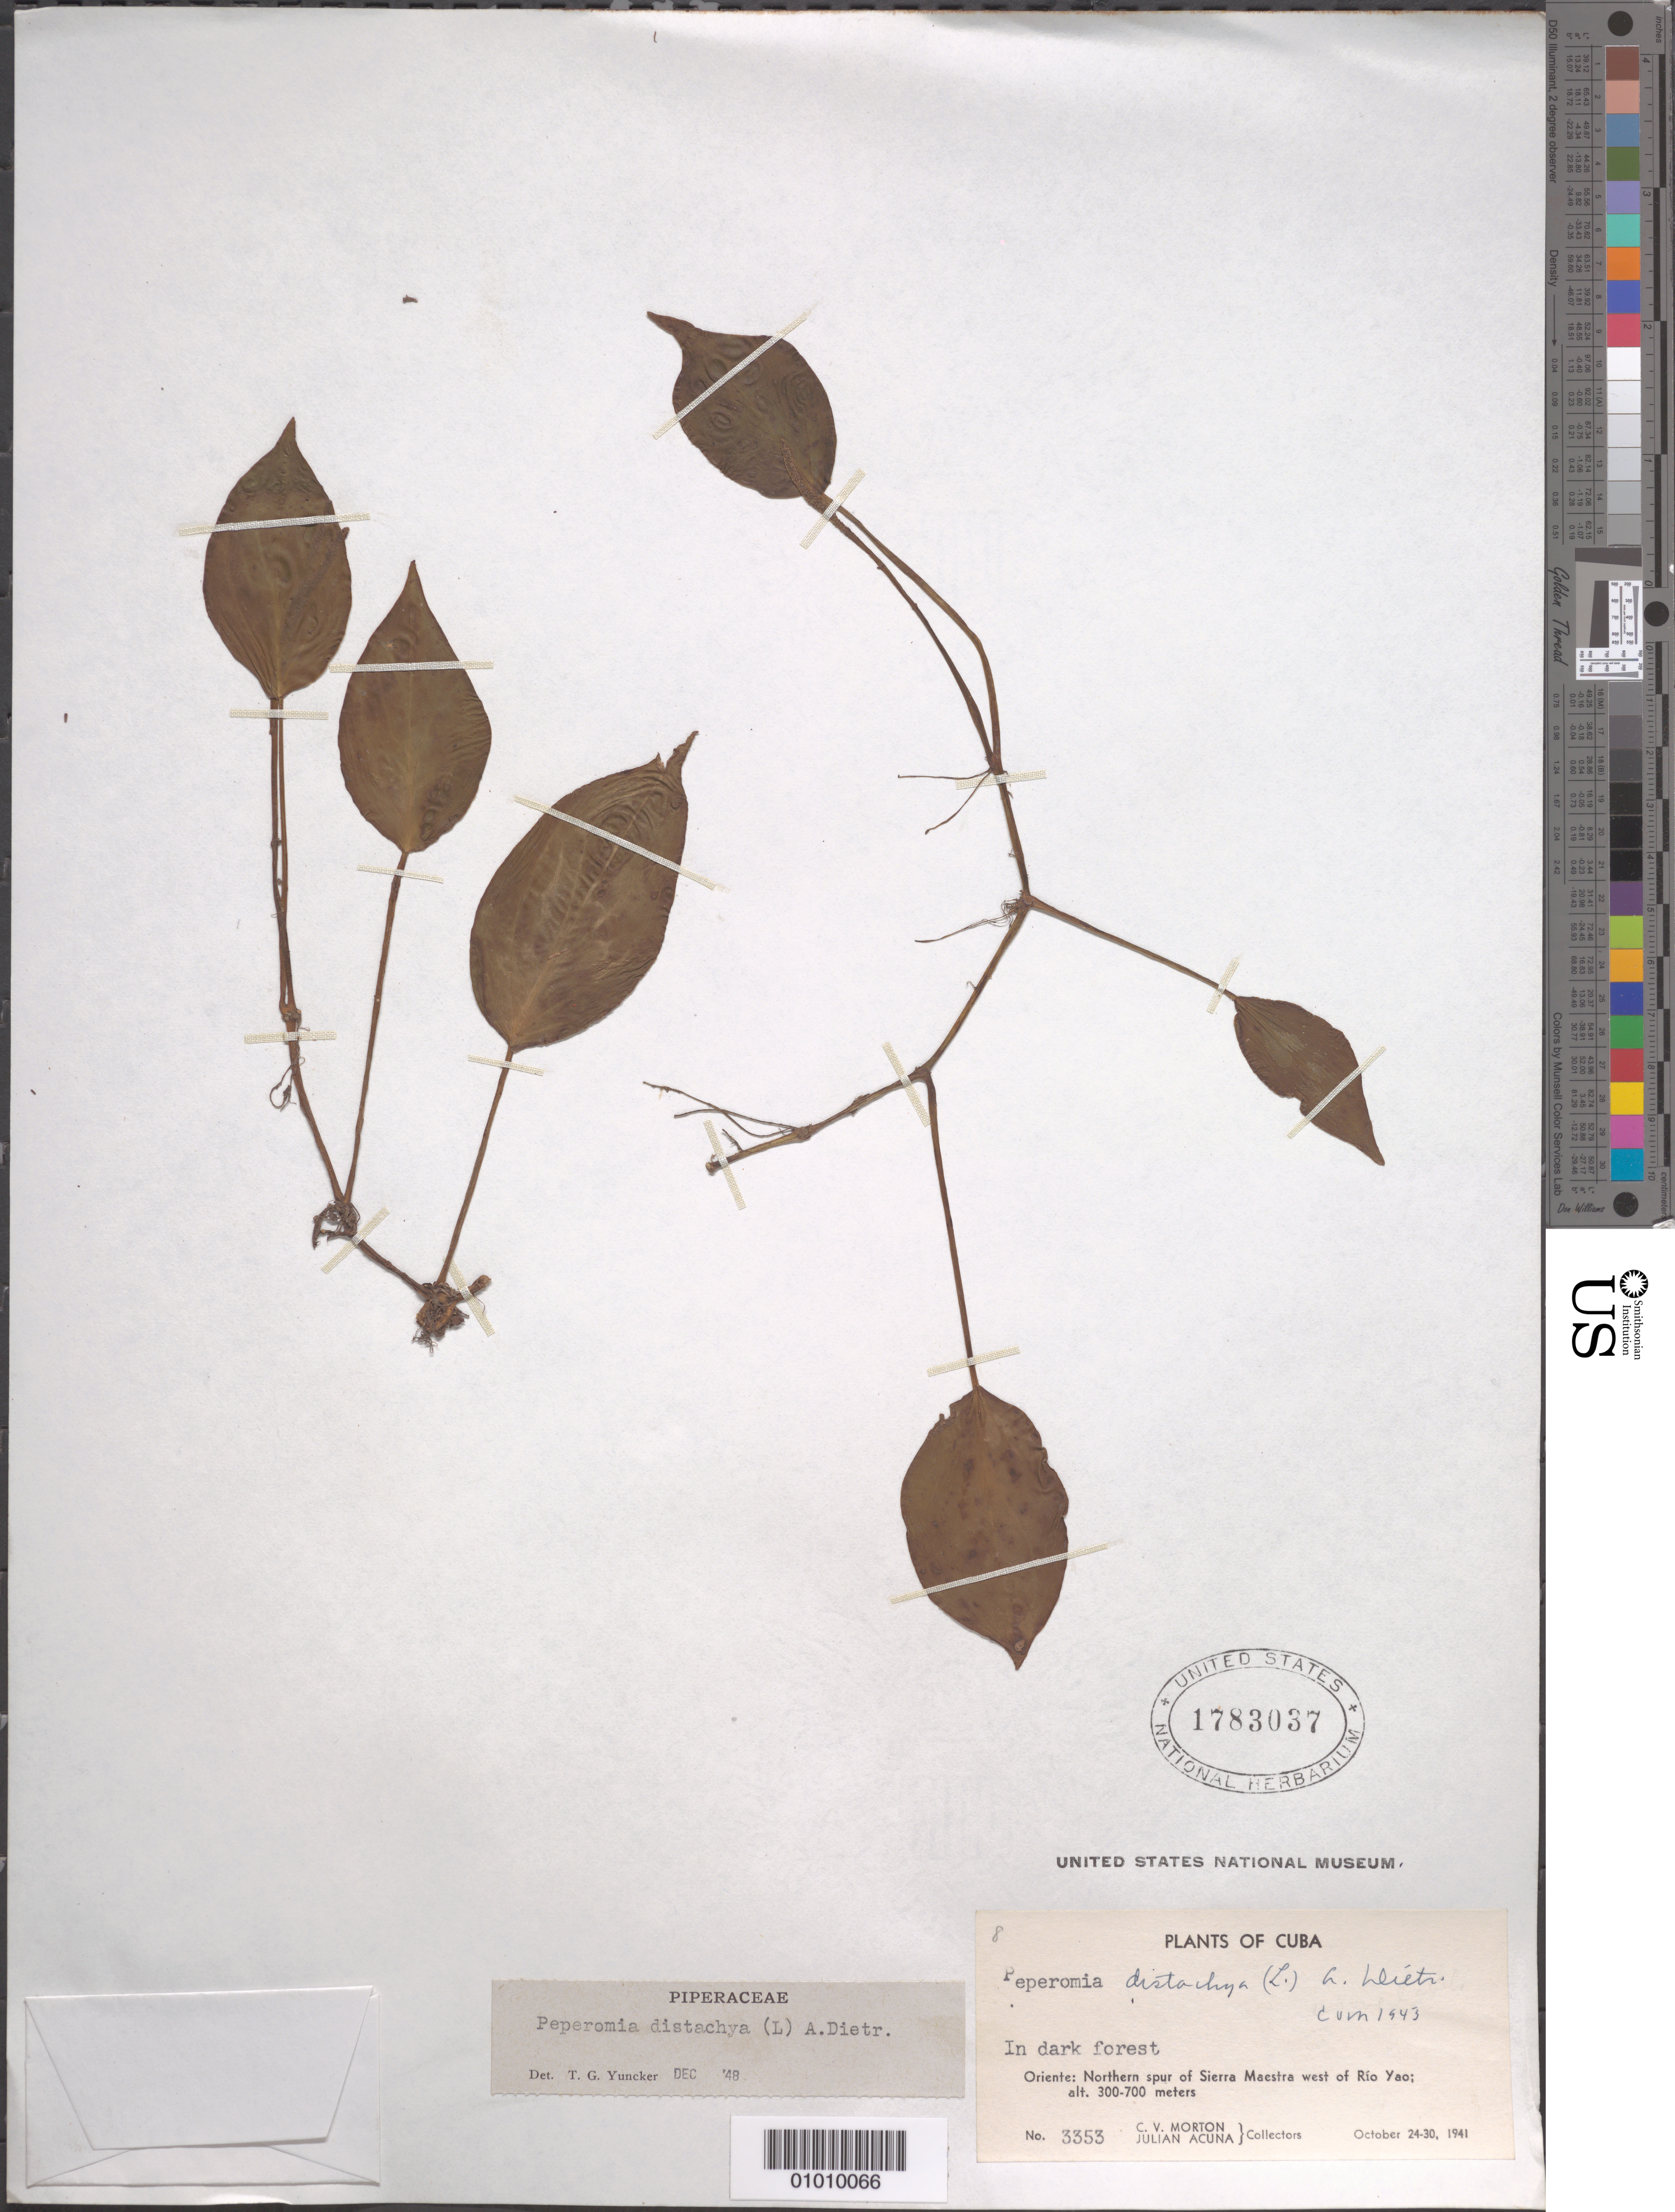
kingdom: Plantae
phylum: Tracheophyta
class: Magnoliopsida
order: Piperales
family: Piperaceae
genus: Peperomia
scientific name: Peperomia distachya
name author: (L.) A. Dietr.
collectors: C. V. Morton & J. Acuña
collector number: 3353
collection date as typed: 24 Oct 1941 to 30 Oct 1941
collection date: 1941-10-24/1941-10-30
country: Cuba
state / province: Oriente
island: Cuba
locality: In dark forest Northern spur of Sierra Maestra W of Rio Yao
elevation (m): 300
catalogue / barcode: US 1783037